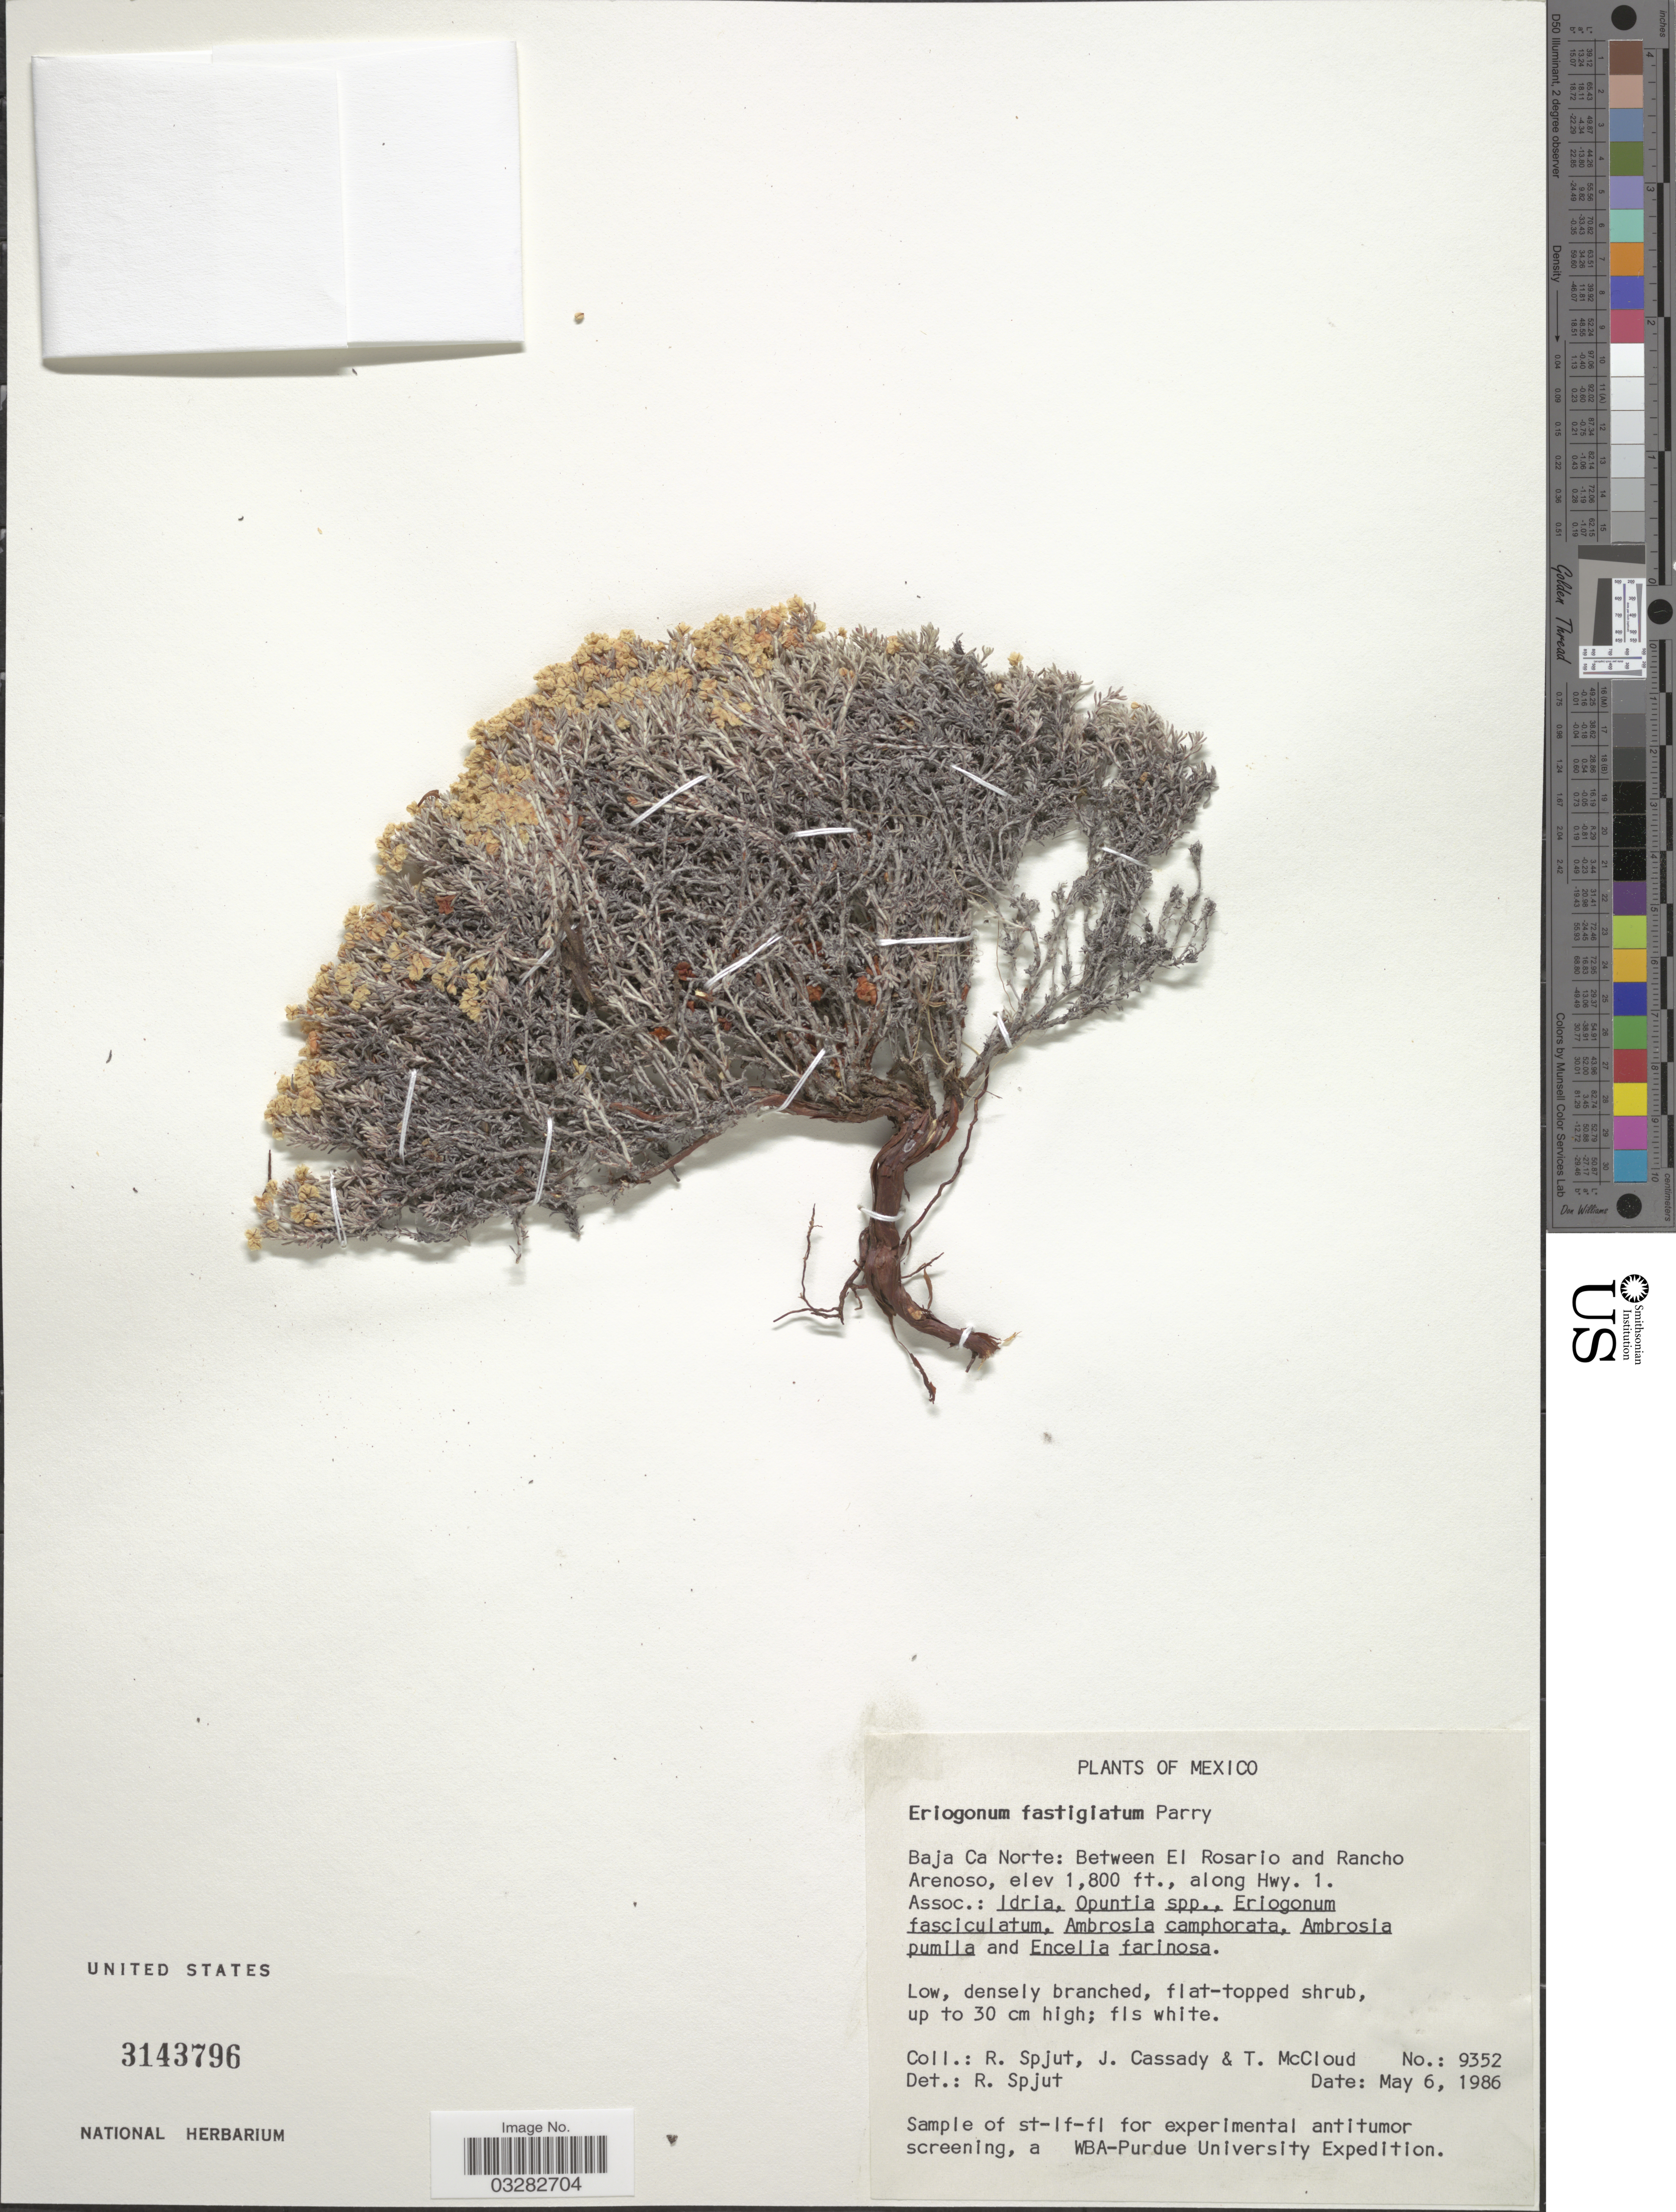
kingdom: Plantae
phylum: Tracheophyta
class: Magnoliopsida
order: Caryophyllales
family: Polygonaceae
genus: Eriogonum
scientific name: Eriogonum fastigiatum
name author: Parry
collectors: R. Spjut, J. Cassady & T. McCloud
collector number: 9352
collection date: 1986-05-06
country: Mexico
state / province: Baja California Norte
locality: Between El Rosario and Rancho Arenoso, along Hwy. 1.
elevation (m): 549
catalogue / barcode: US 3143796